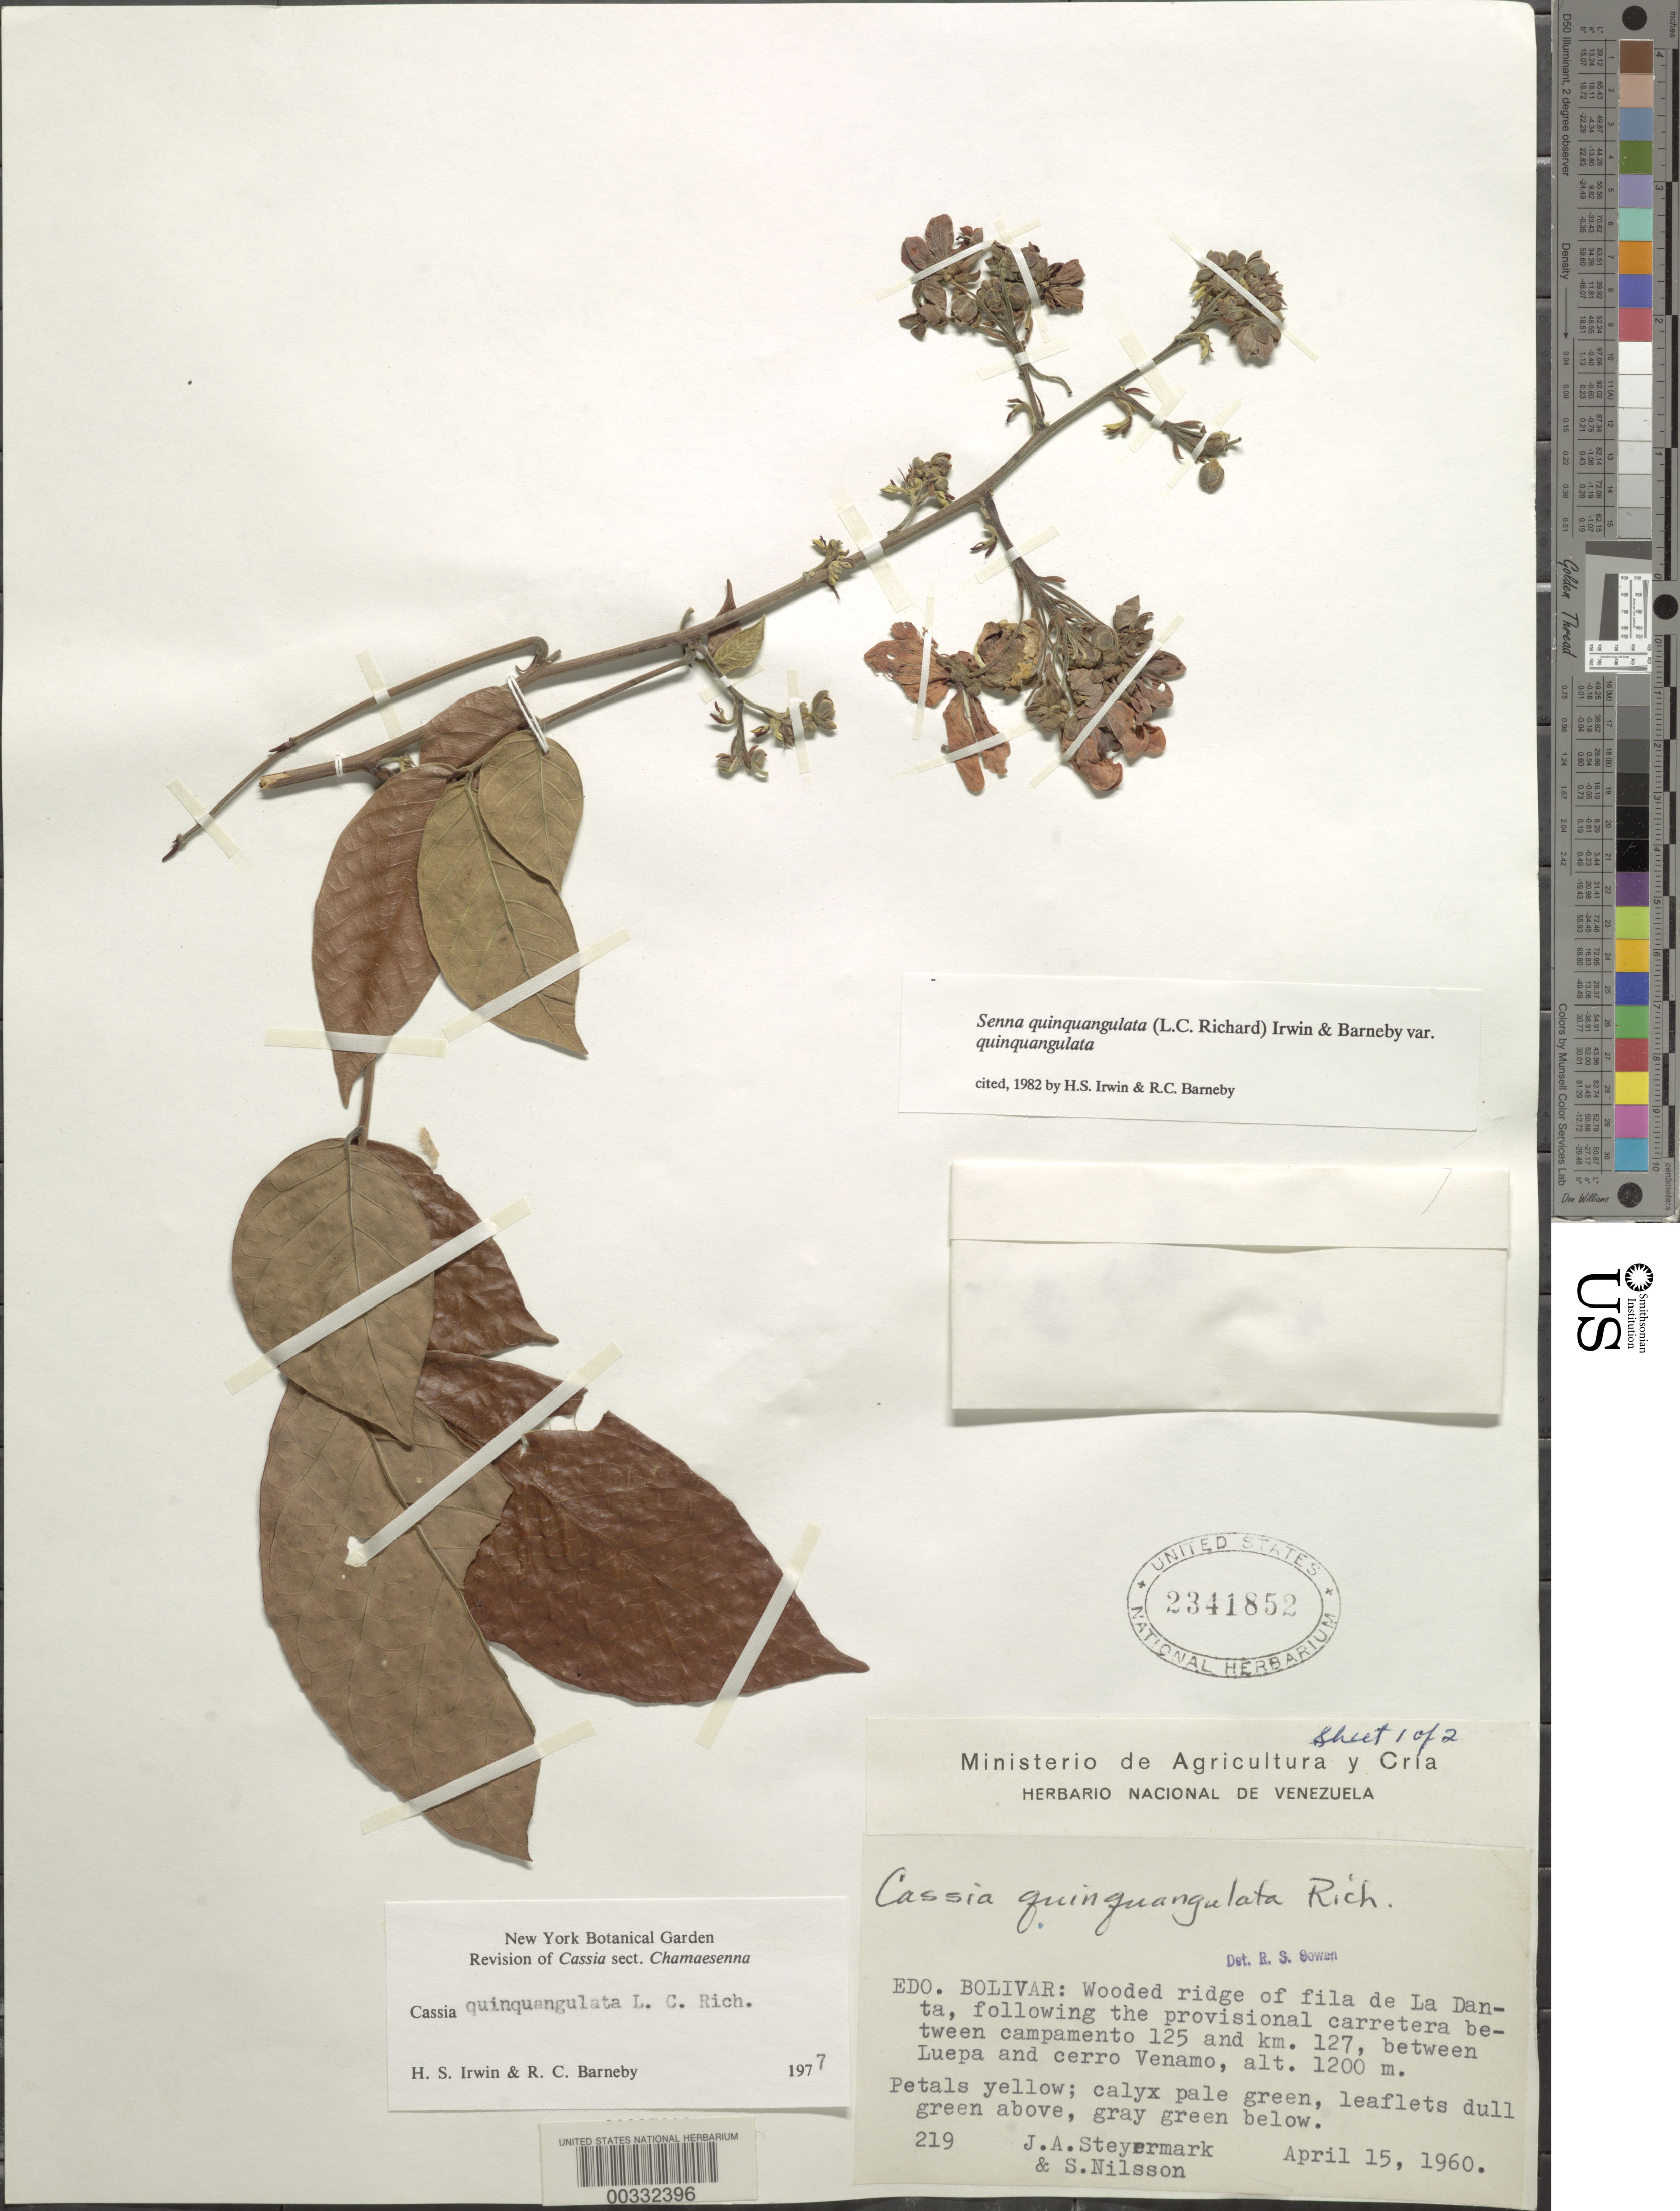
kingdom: Plantae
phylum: Tracheophyta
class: Magnoliopsida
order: Fabales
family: Fabaceae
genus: Senna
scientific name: Senna quinquangulata var. quinquangulata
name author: H.S. Irwin & Barneby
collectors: J. Steyermark & Sv. Nilsson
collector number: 219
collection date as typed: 15 Apr 1960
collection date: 1960-04-15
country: Venezuela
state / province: Bolivar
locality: Fila de la danta, following carretera between campamento 125 and km 127, between luepa and cerro venamo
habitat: Wooded ridge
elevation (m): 1200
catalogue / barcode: US 2341852